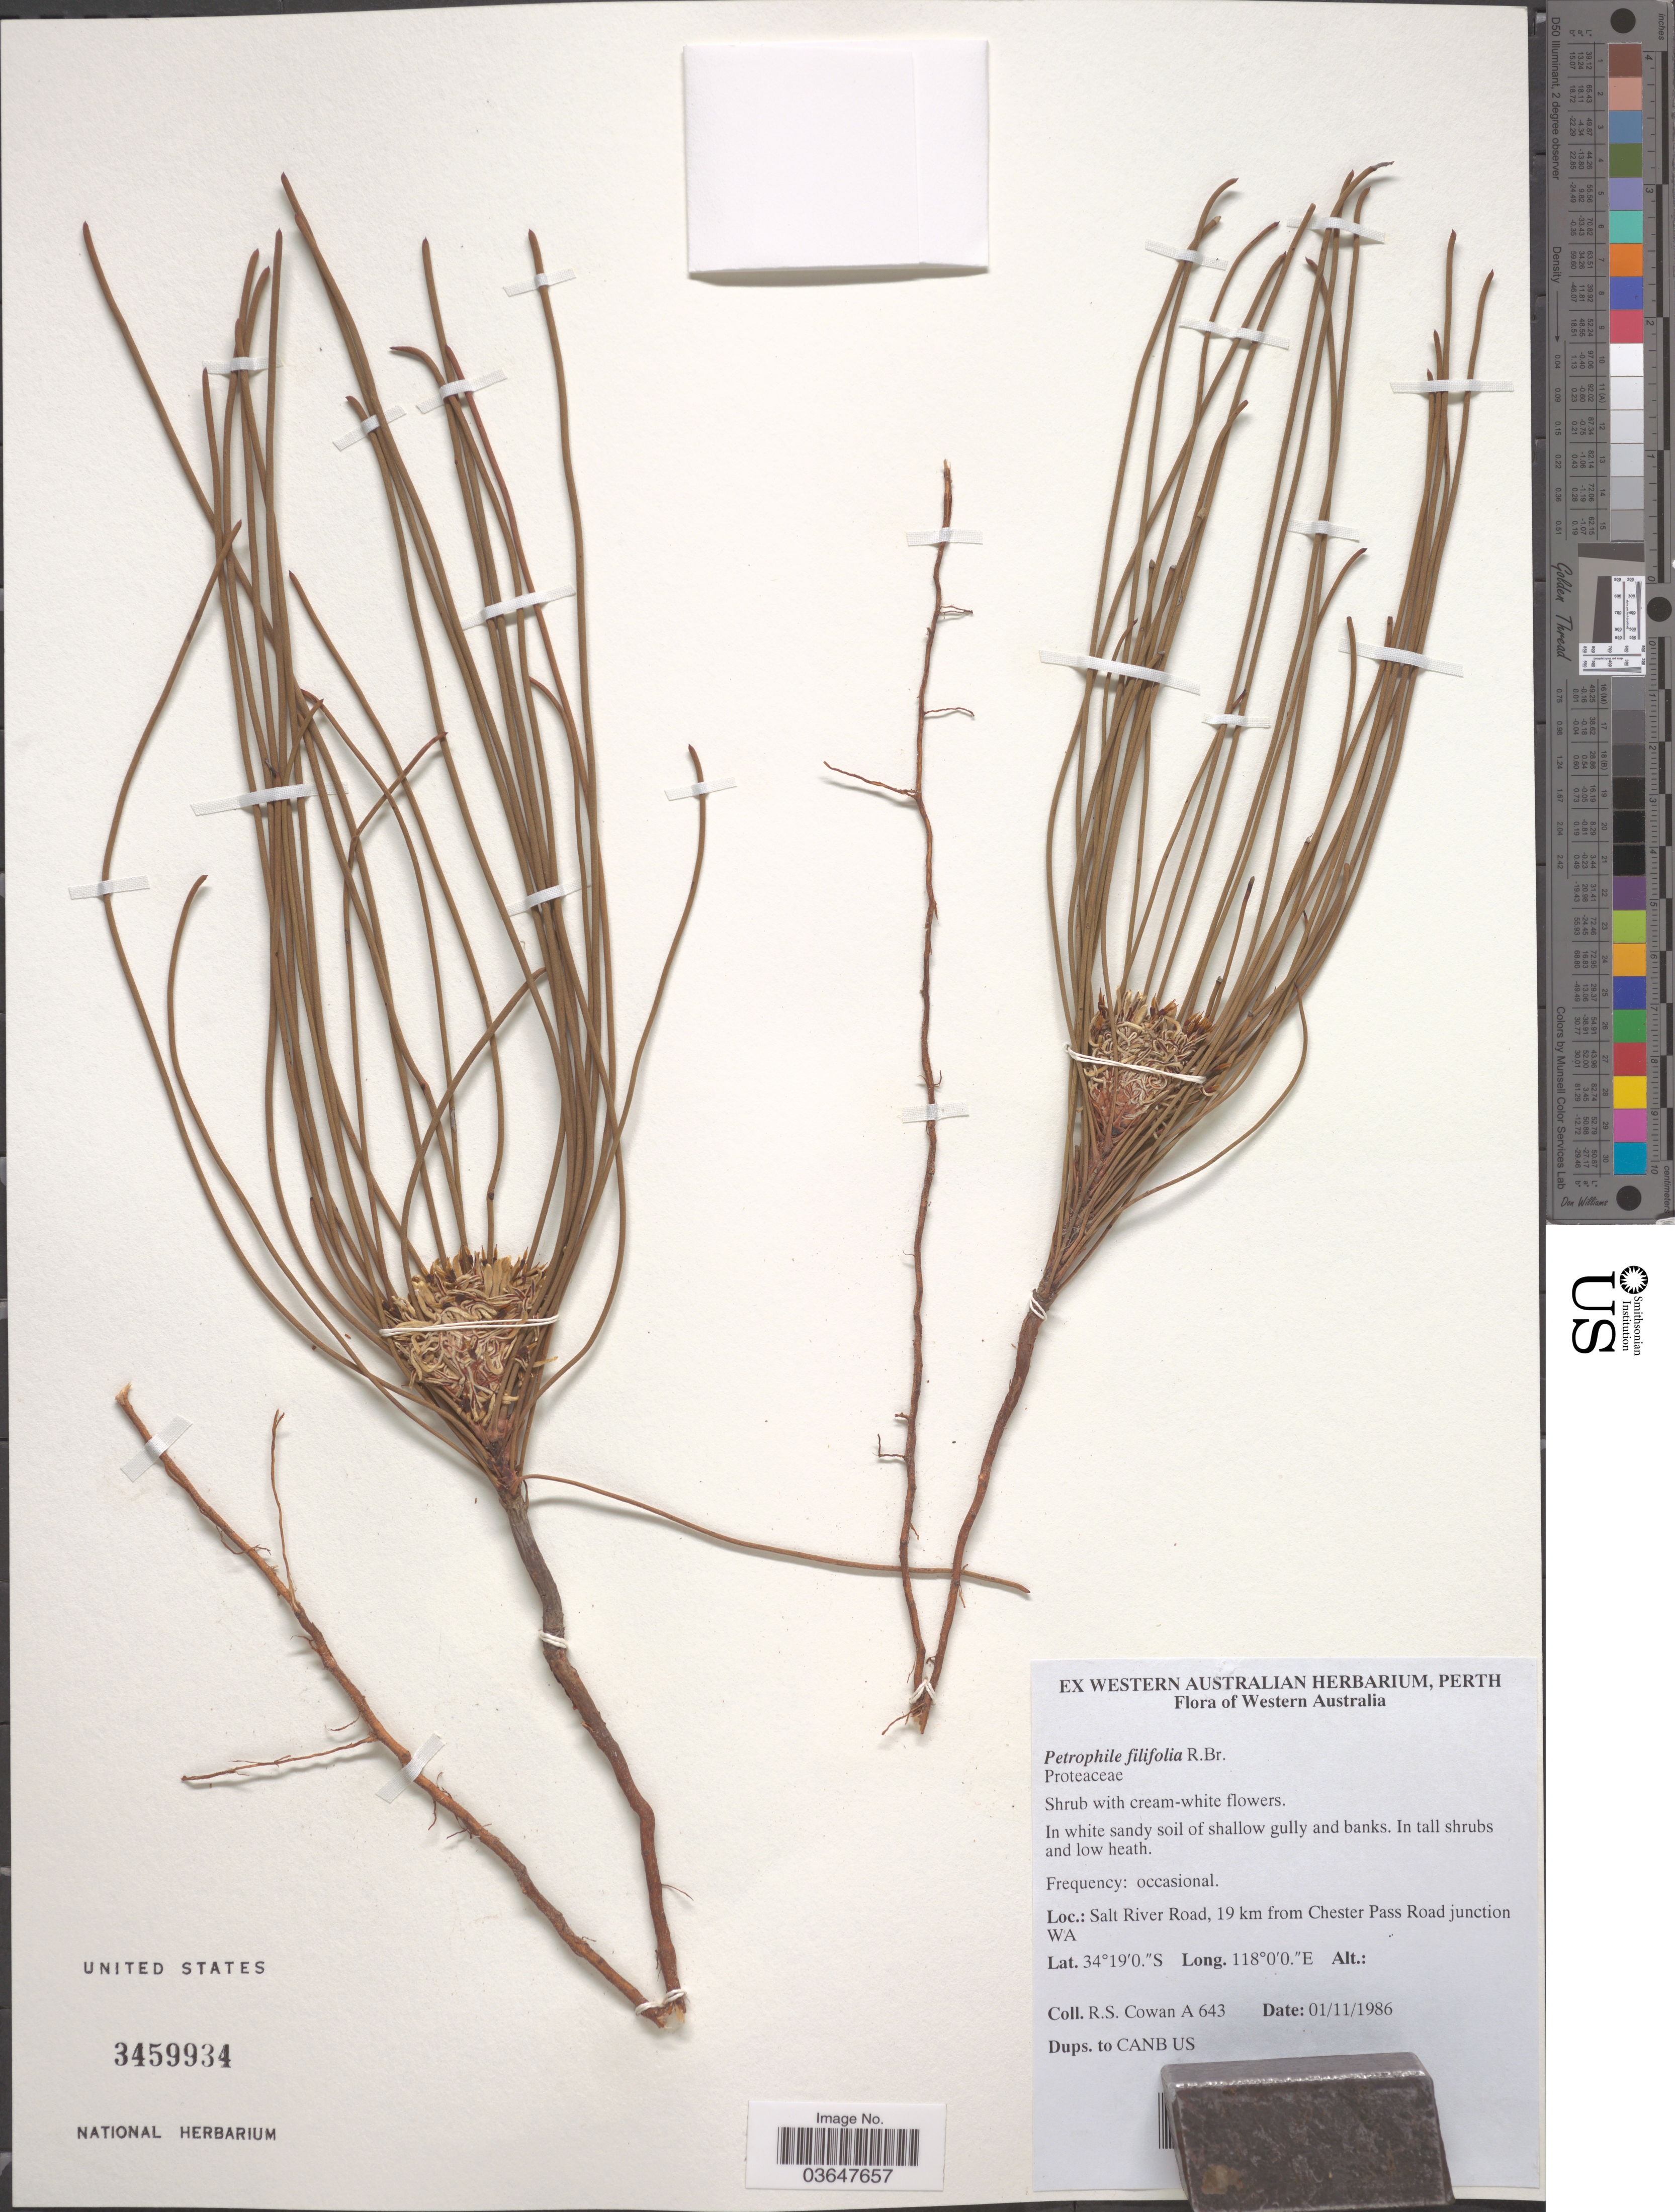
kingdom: Plantae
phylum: Tracheophyta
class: Magnoliopsida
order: Proteales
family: Proteaceae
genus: Petrophile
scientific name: Petrophile filifolia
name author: R. Br.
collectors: R. S. Cowan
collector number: A643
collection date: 1986-11-01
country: Australia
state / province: Western Australia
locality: Salt River Road, 19 km from Chester Pass Road junction WA.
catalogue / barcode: US 3459934